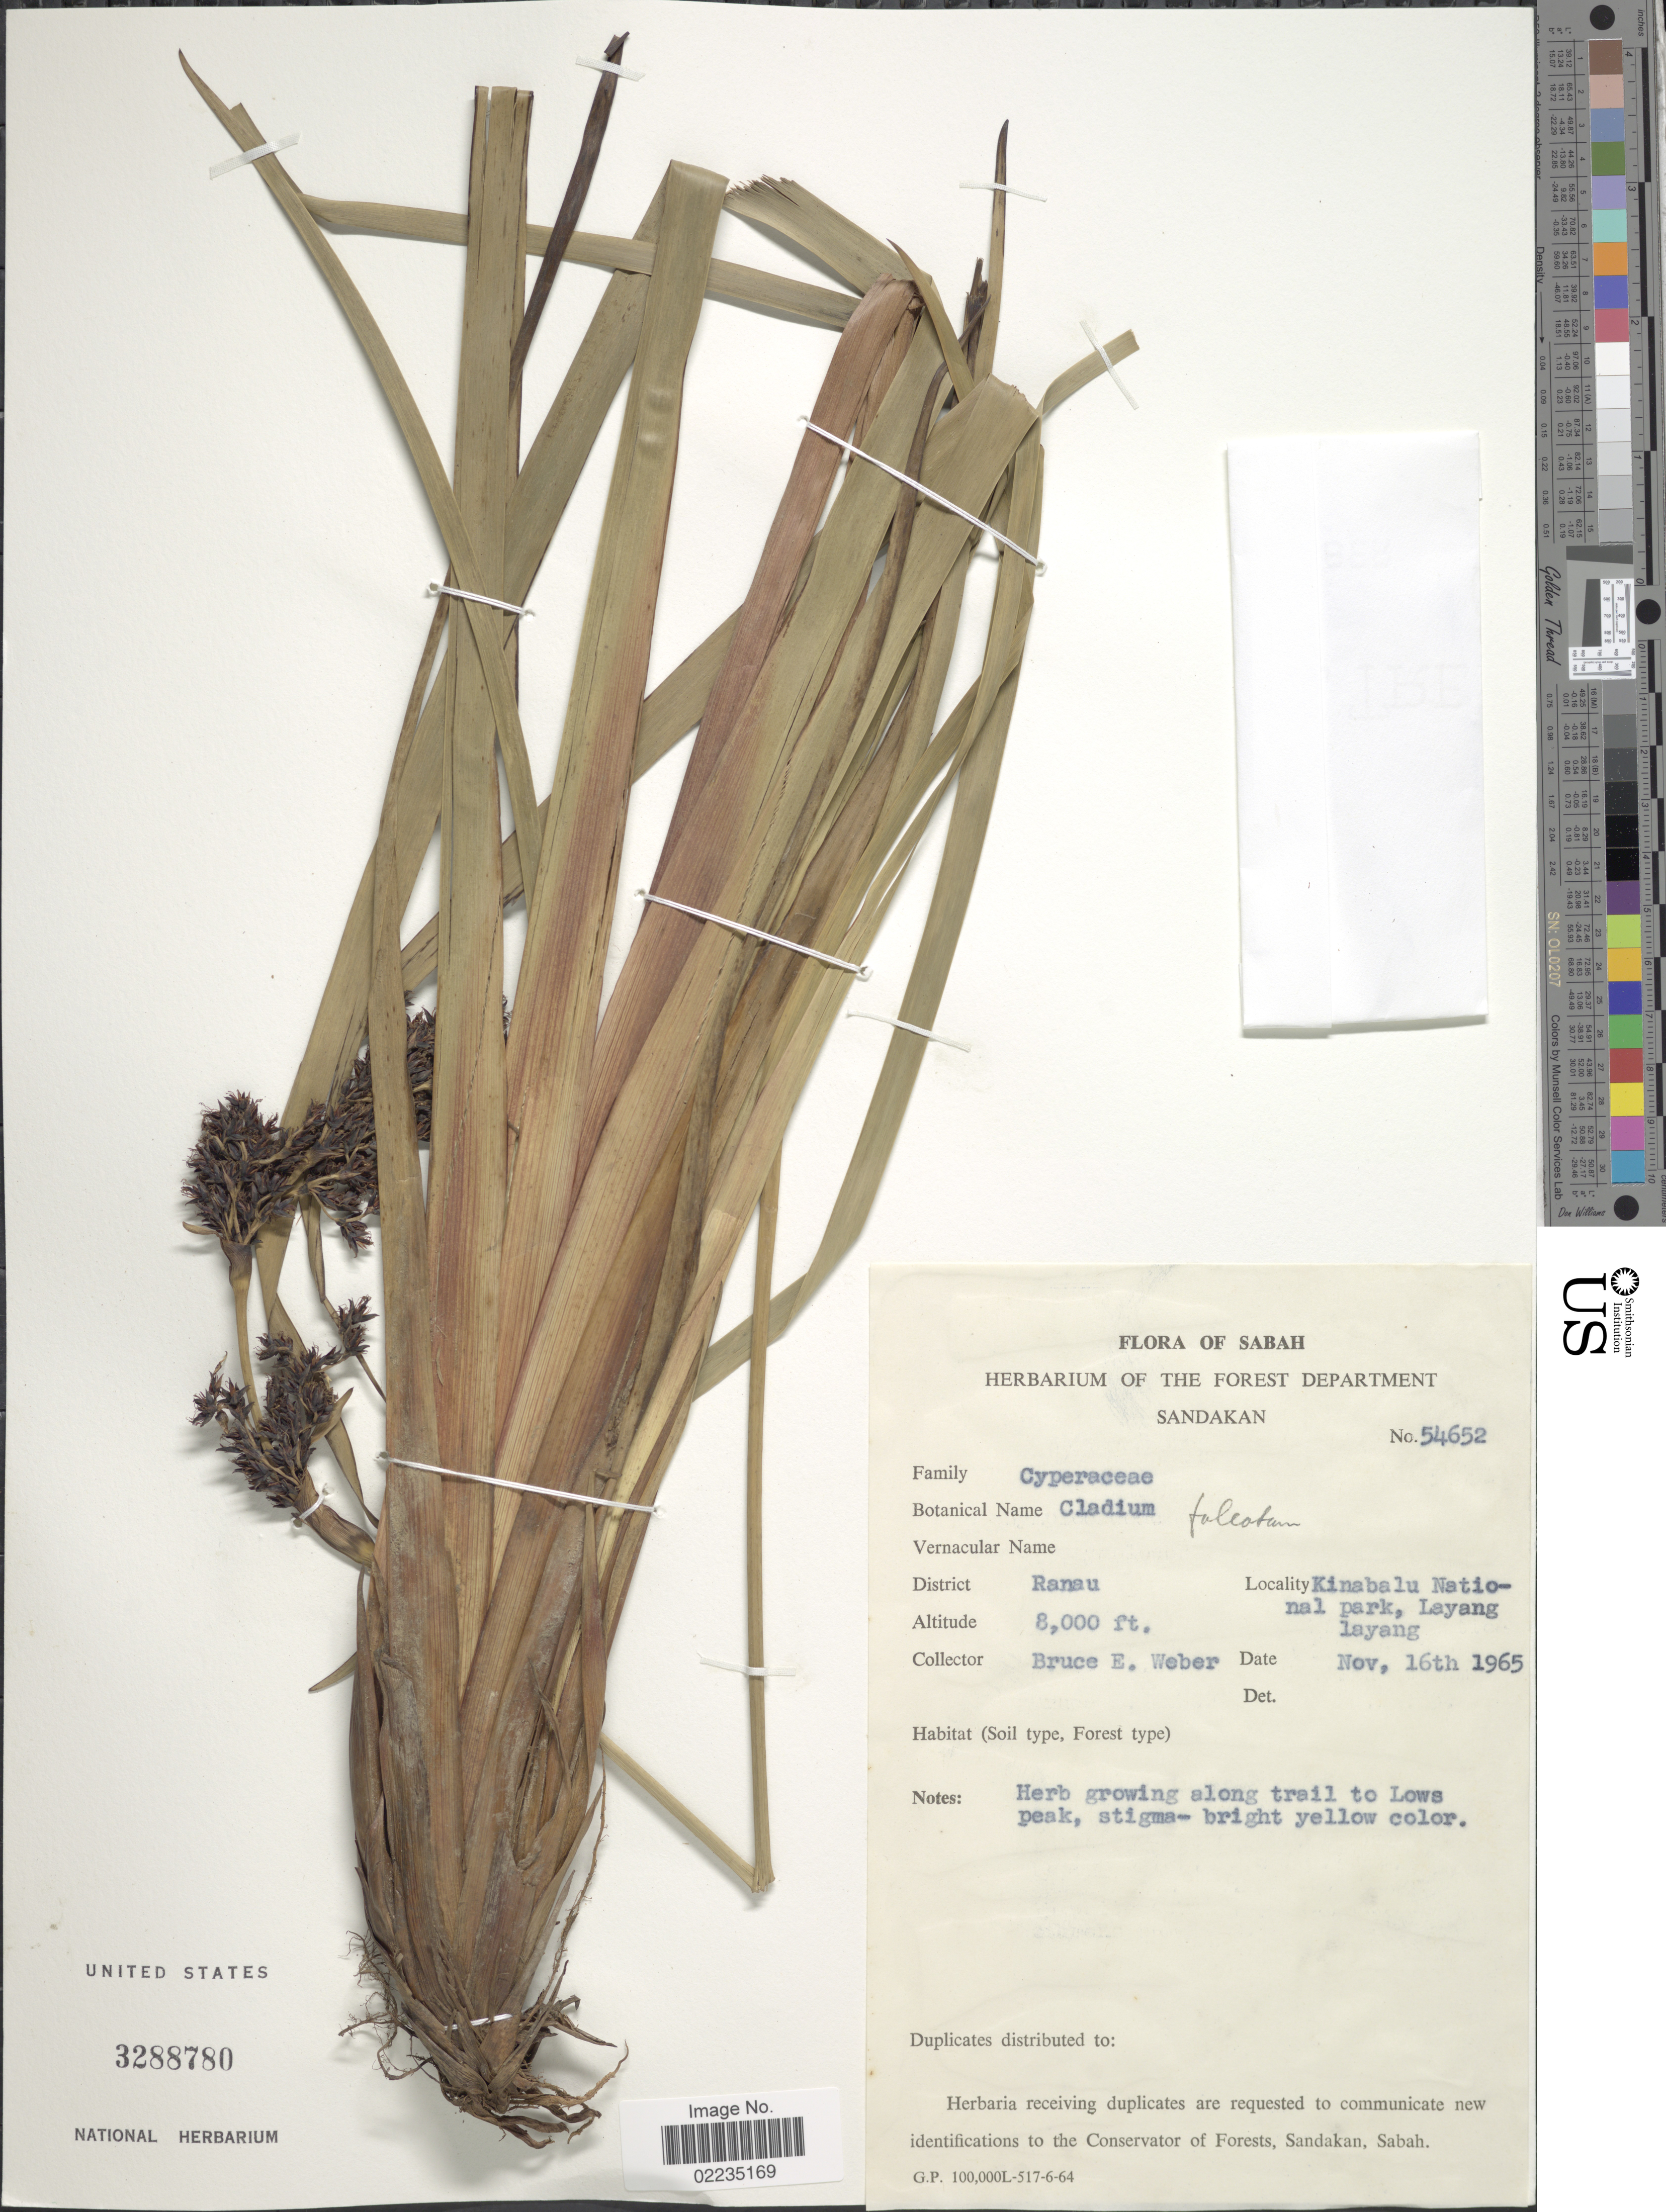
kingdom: Plantae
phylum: Tracheophyta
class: Liliopsida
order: Poales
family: Cyperaceae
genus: Machaerina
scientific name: Machaerina falcata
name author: (Nees) T. Koyama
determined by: Strong, Mark T., (BOT), Smithsonian Institution - National Museum of Natural History (UNITED STATES)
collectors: B. E. Weber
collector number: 54652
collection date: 1965-11-16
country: Malaysia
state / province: Sabah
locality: Sandakan, District Ranau, Kinabalu National park, Layang layang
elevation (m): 2438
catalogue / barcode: US 3288780